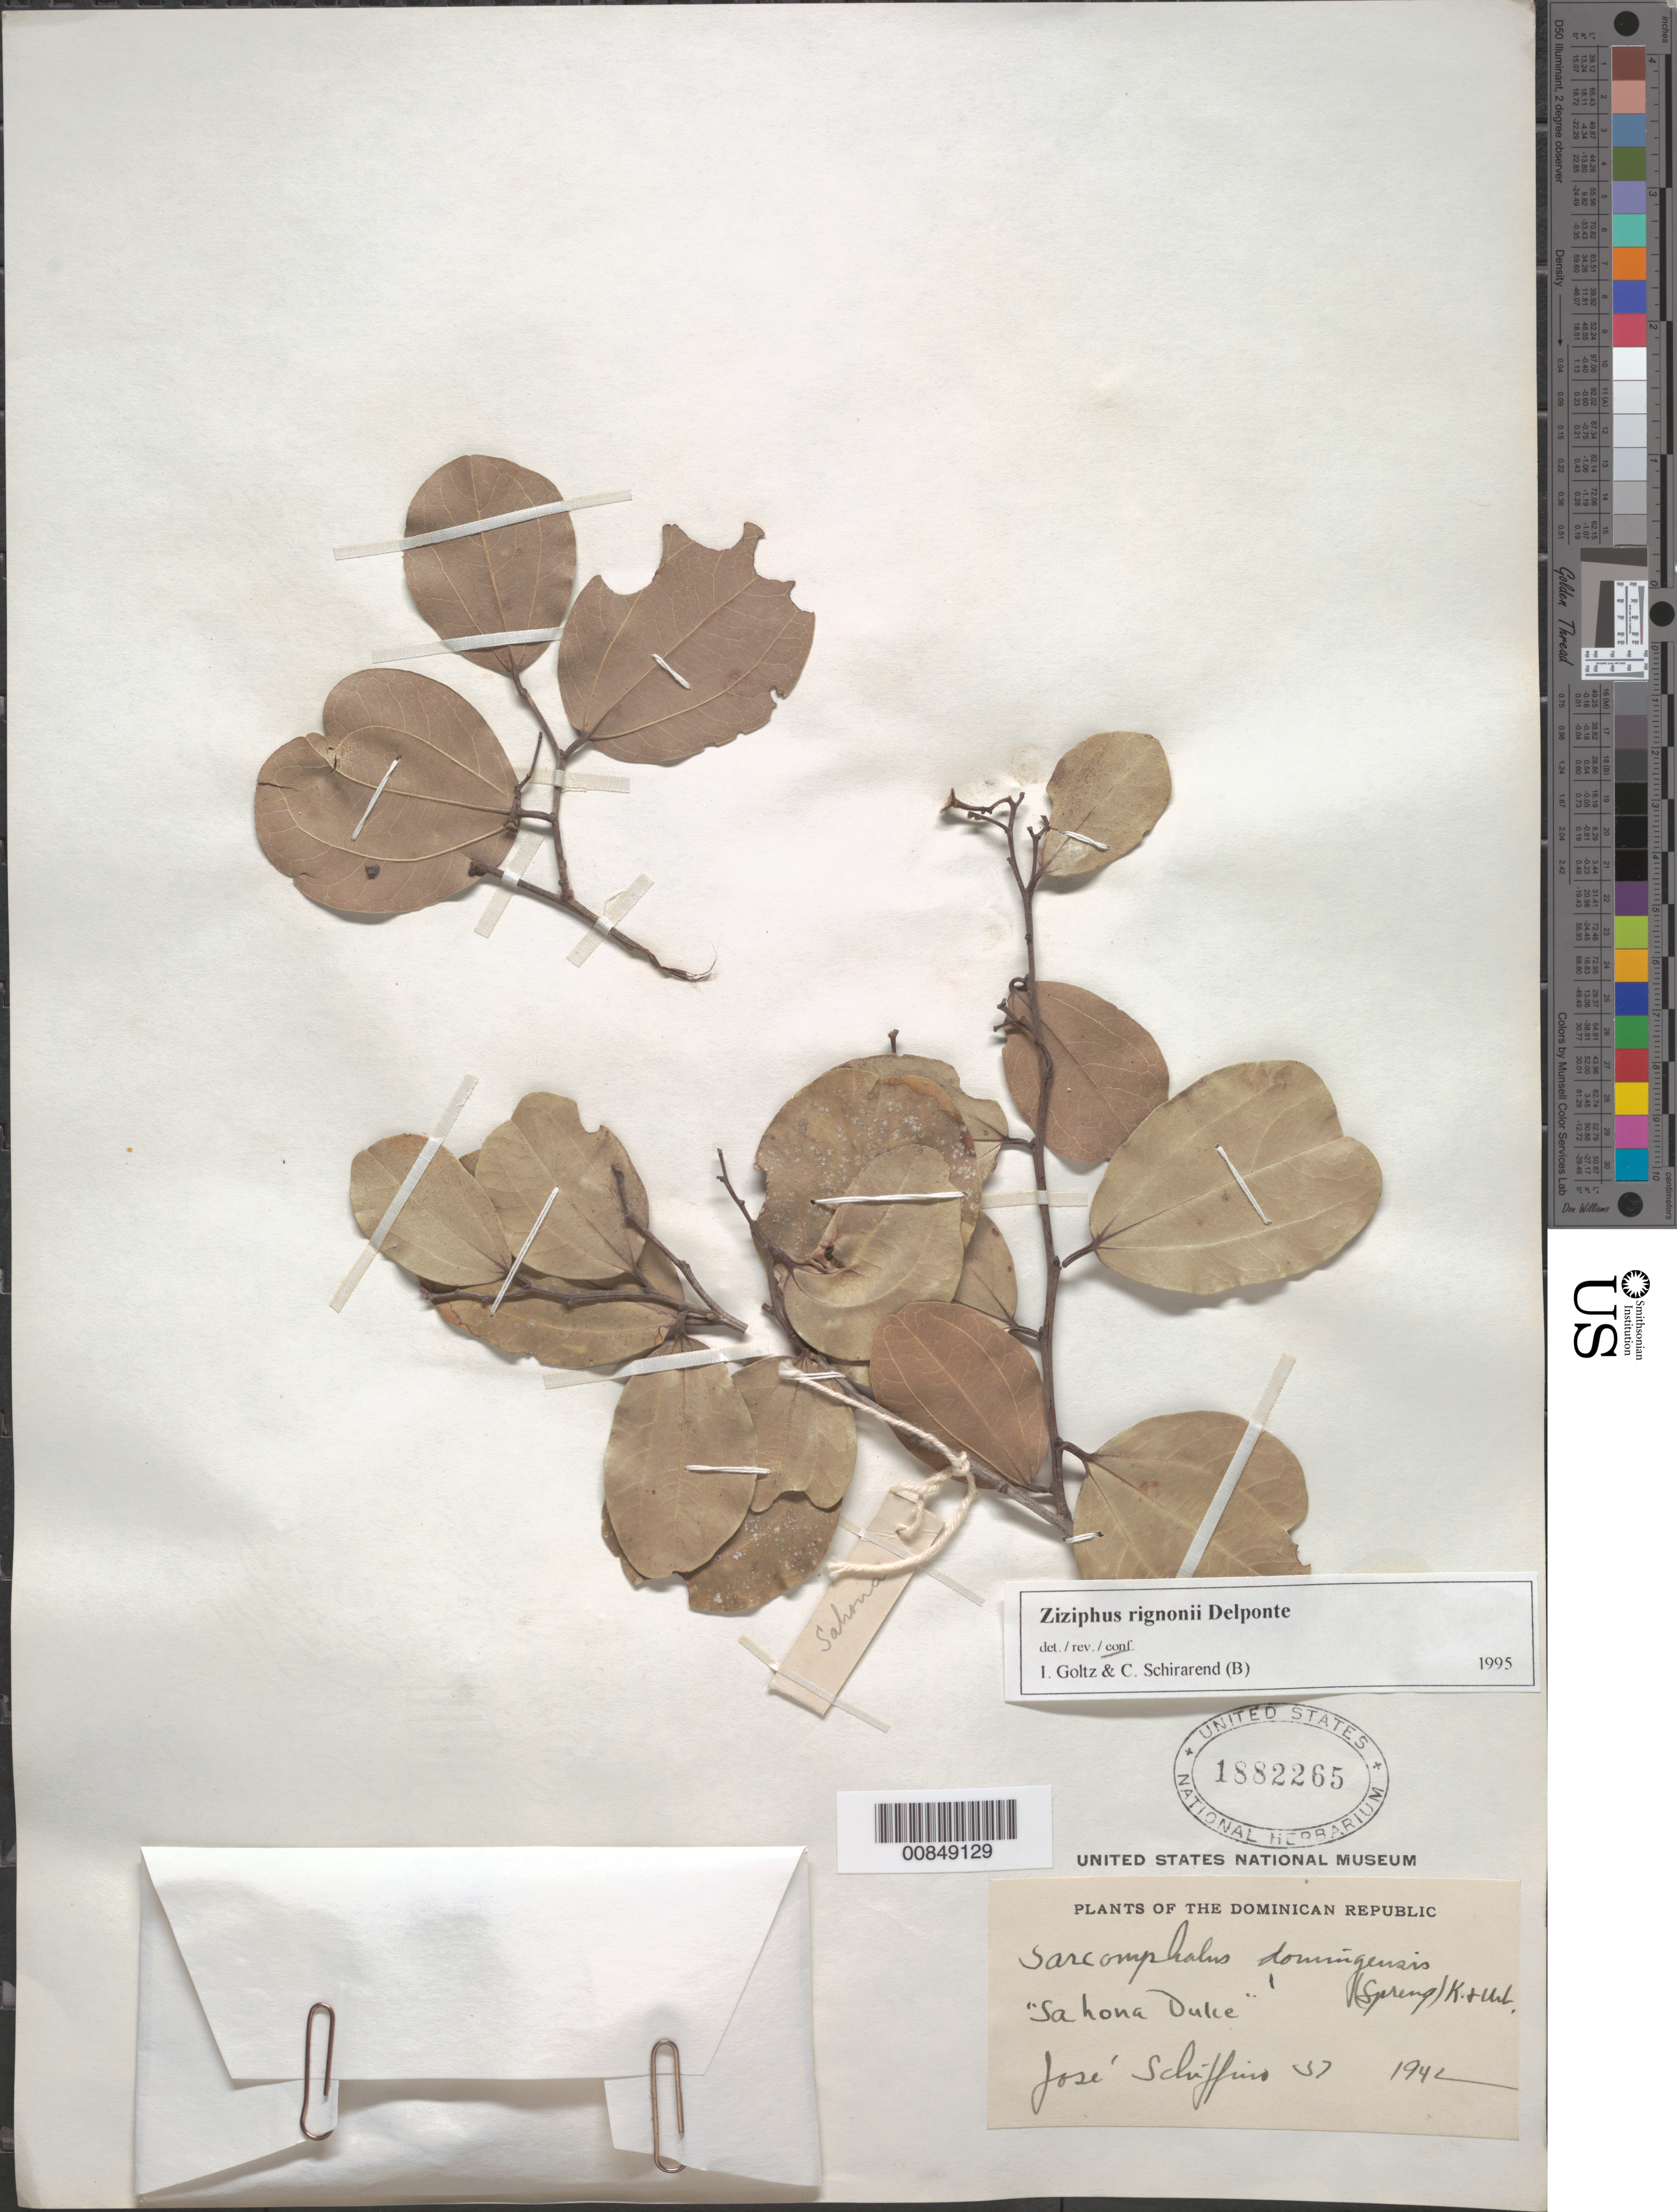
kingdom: Plantae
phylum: Tracheophyta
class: Magnoliopsida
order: Rosales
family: Rhamnaceae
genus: Sarcomphalus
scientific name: Sarcomphalus domingensis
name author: (Spreng.) Krug & Urb.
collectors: J. Schiffino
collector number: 37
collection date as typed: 1942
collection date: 1942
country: Dominican Republic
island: Hispaniola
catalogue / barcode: US 1882265